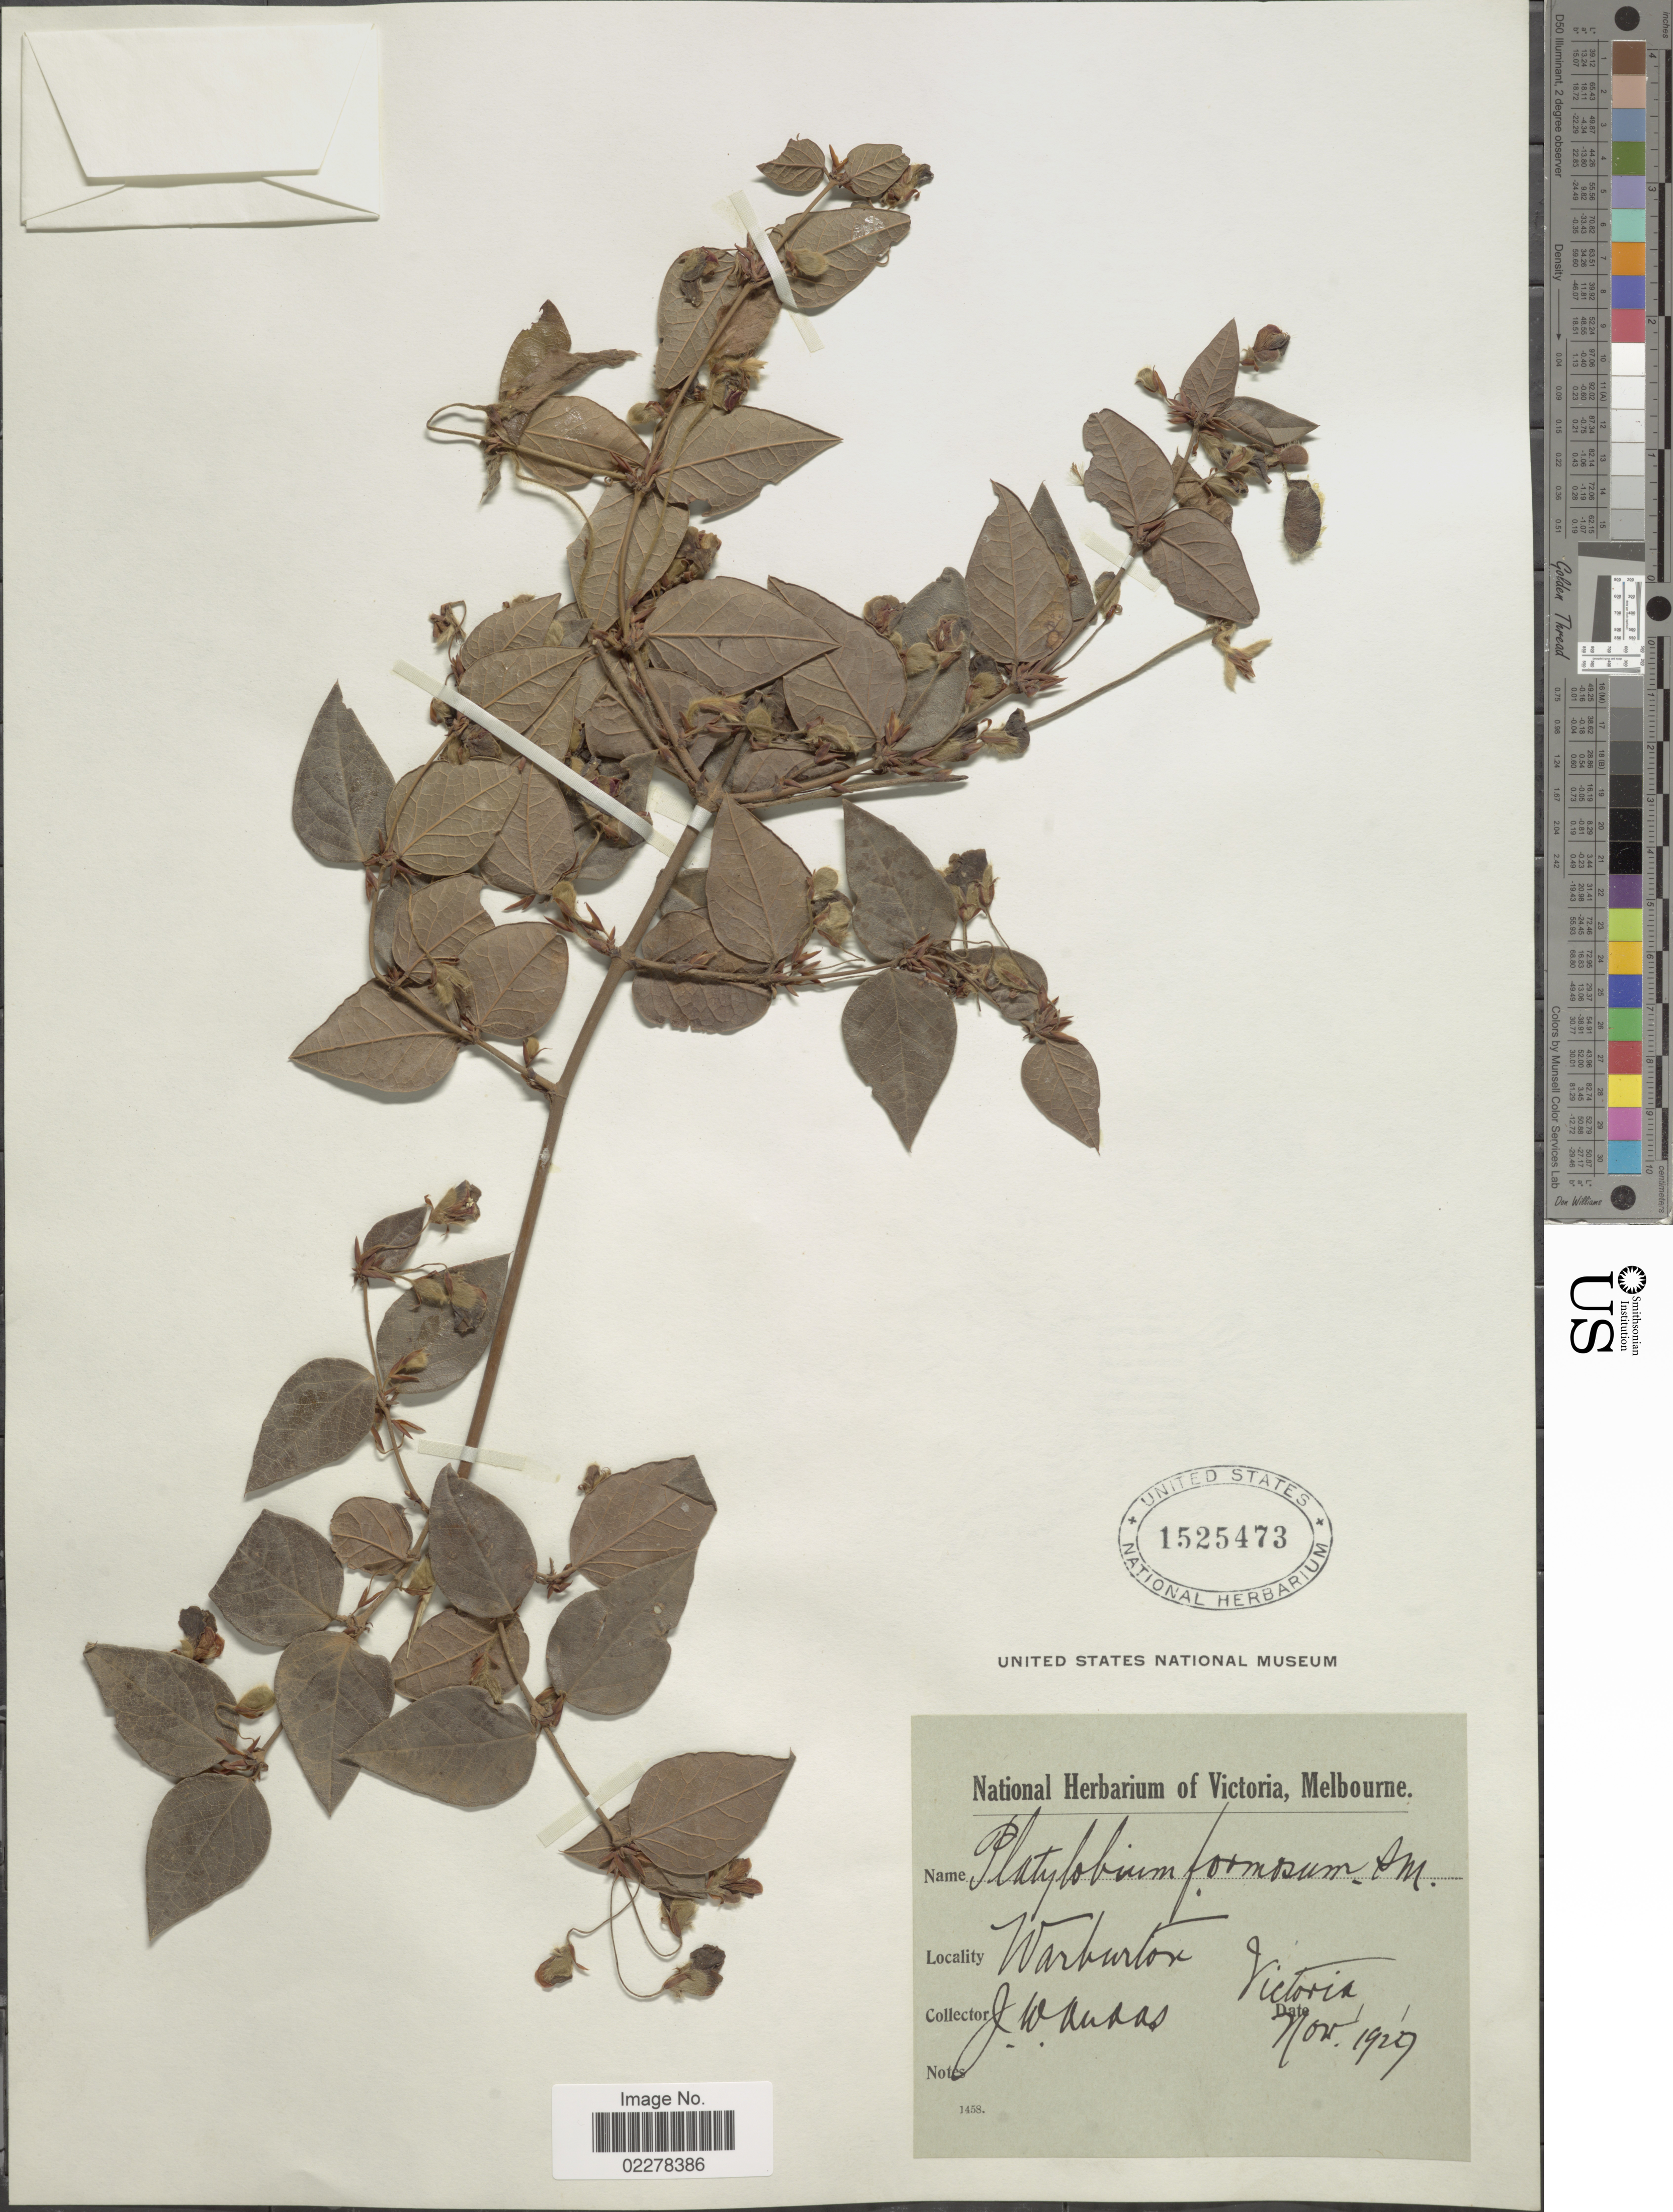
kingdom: Plantae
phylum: Tracheophyta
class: Magnoliopsida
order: Fabales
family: Fabaceae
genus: Platylobium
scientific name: Platylobium formosum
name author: Sm.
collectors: J. Audas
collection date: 1929-11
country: Australia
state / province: Victoria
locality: Warburton, Victoria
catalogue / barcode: US 1525473